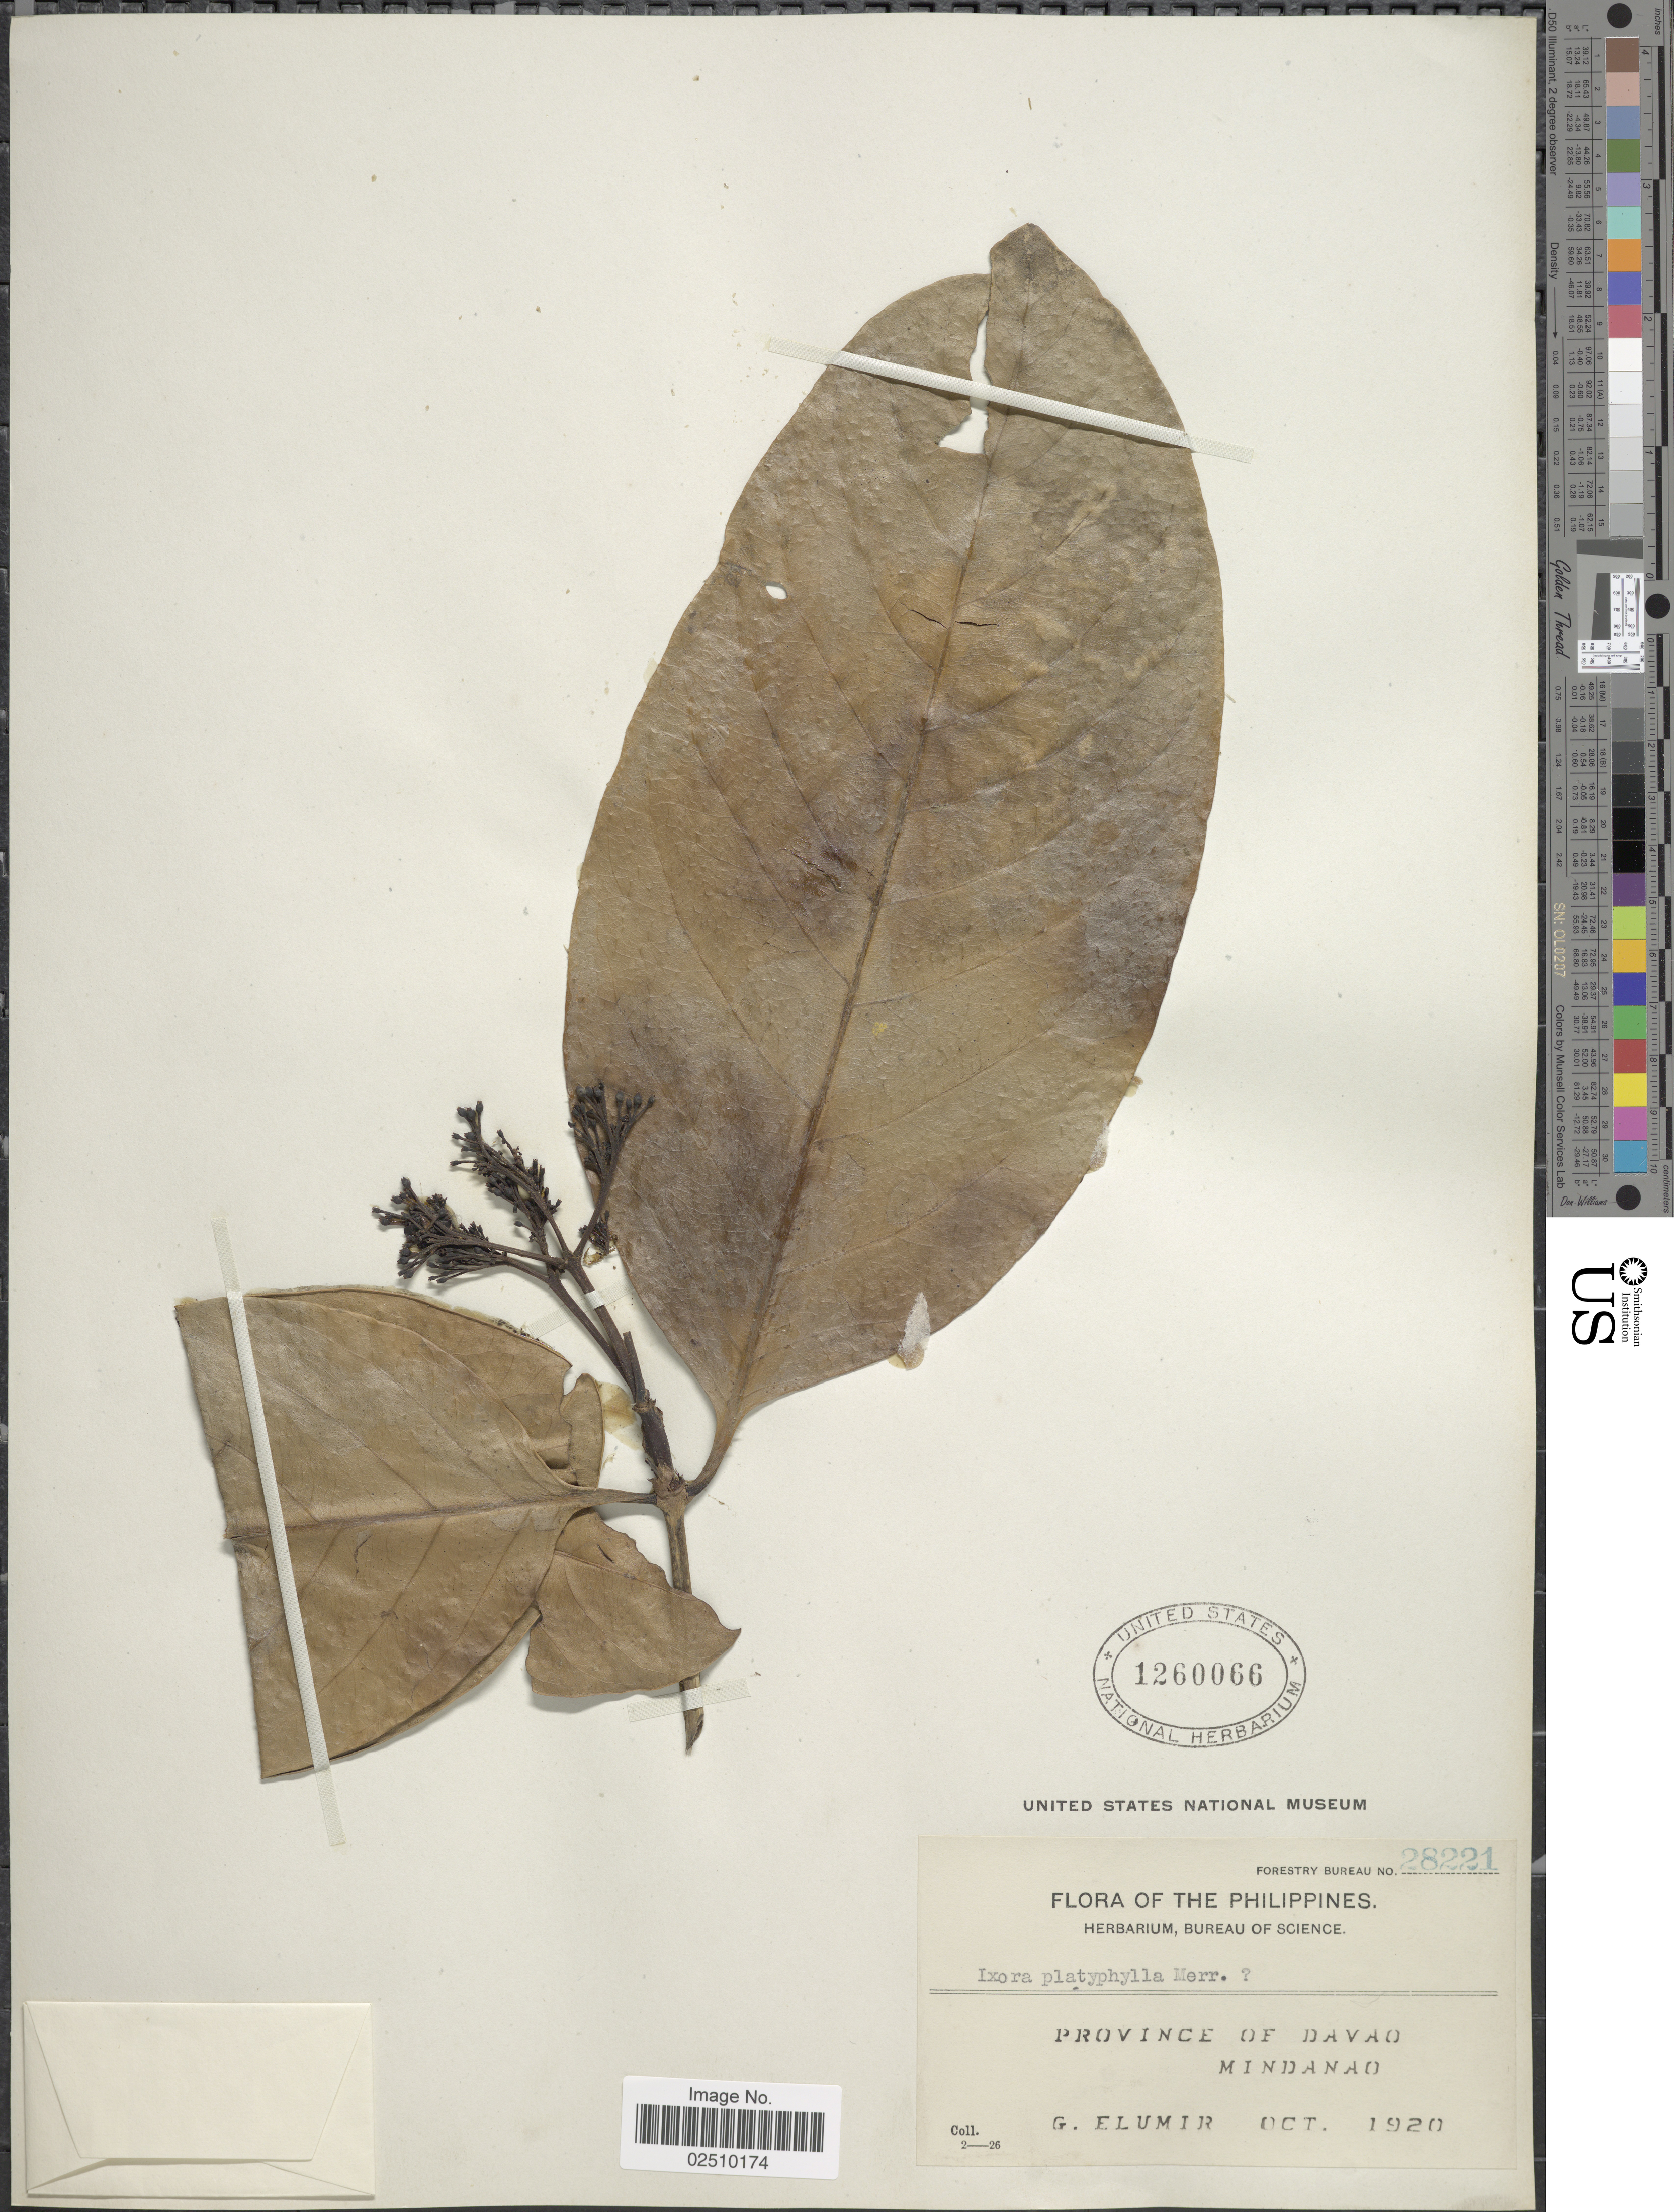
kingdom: Plantae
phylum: Tracheophyta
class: Magnoliopsida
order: Gentianales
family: Rubiaceae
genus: Ixora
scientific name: Ixora platyphylla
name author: Merr.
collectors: G. Elumir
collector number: Forestry Bureau 28221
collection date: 1920-10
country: Philippines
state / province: Davao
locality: Province of Davao. Mindanao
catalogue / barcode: US 1260066